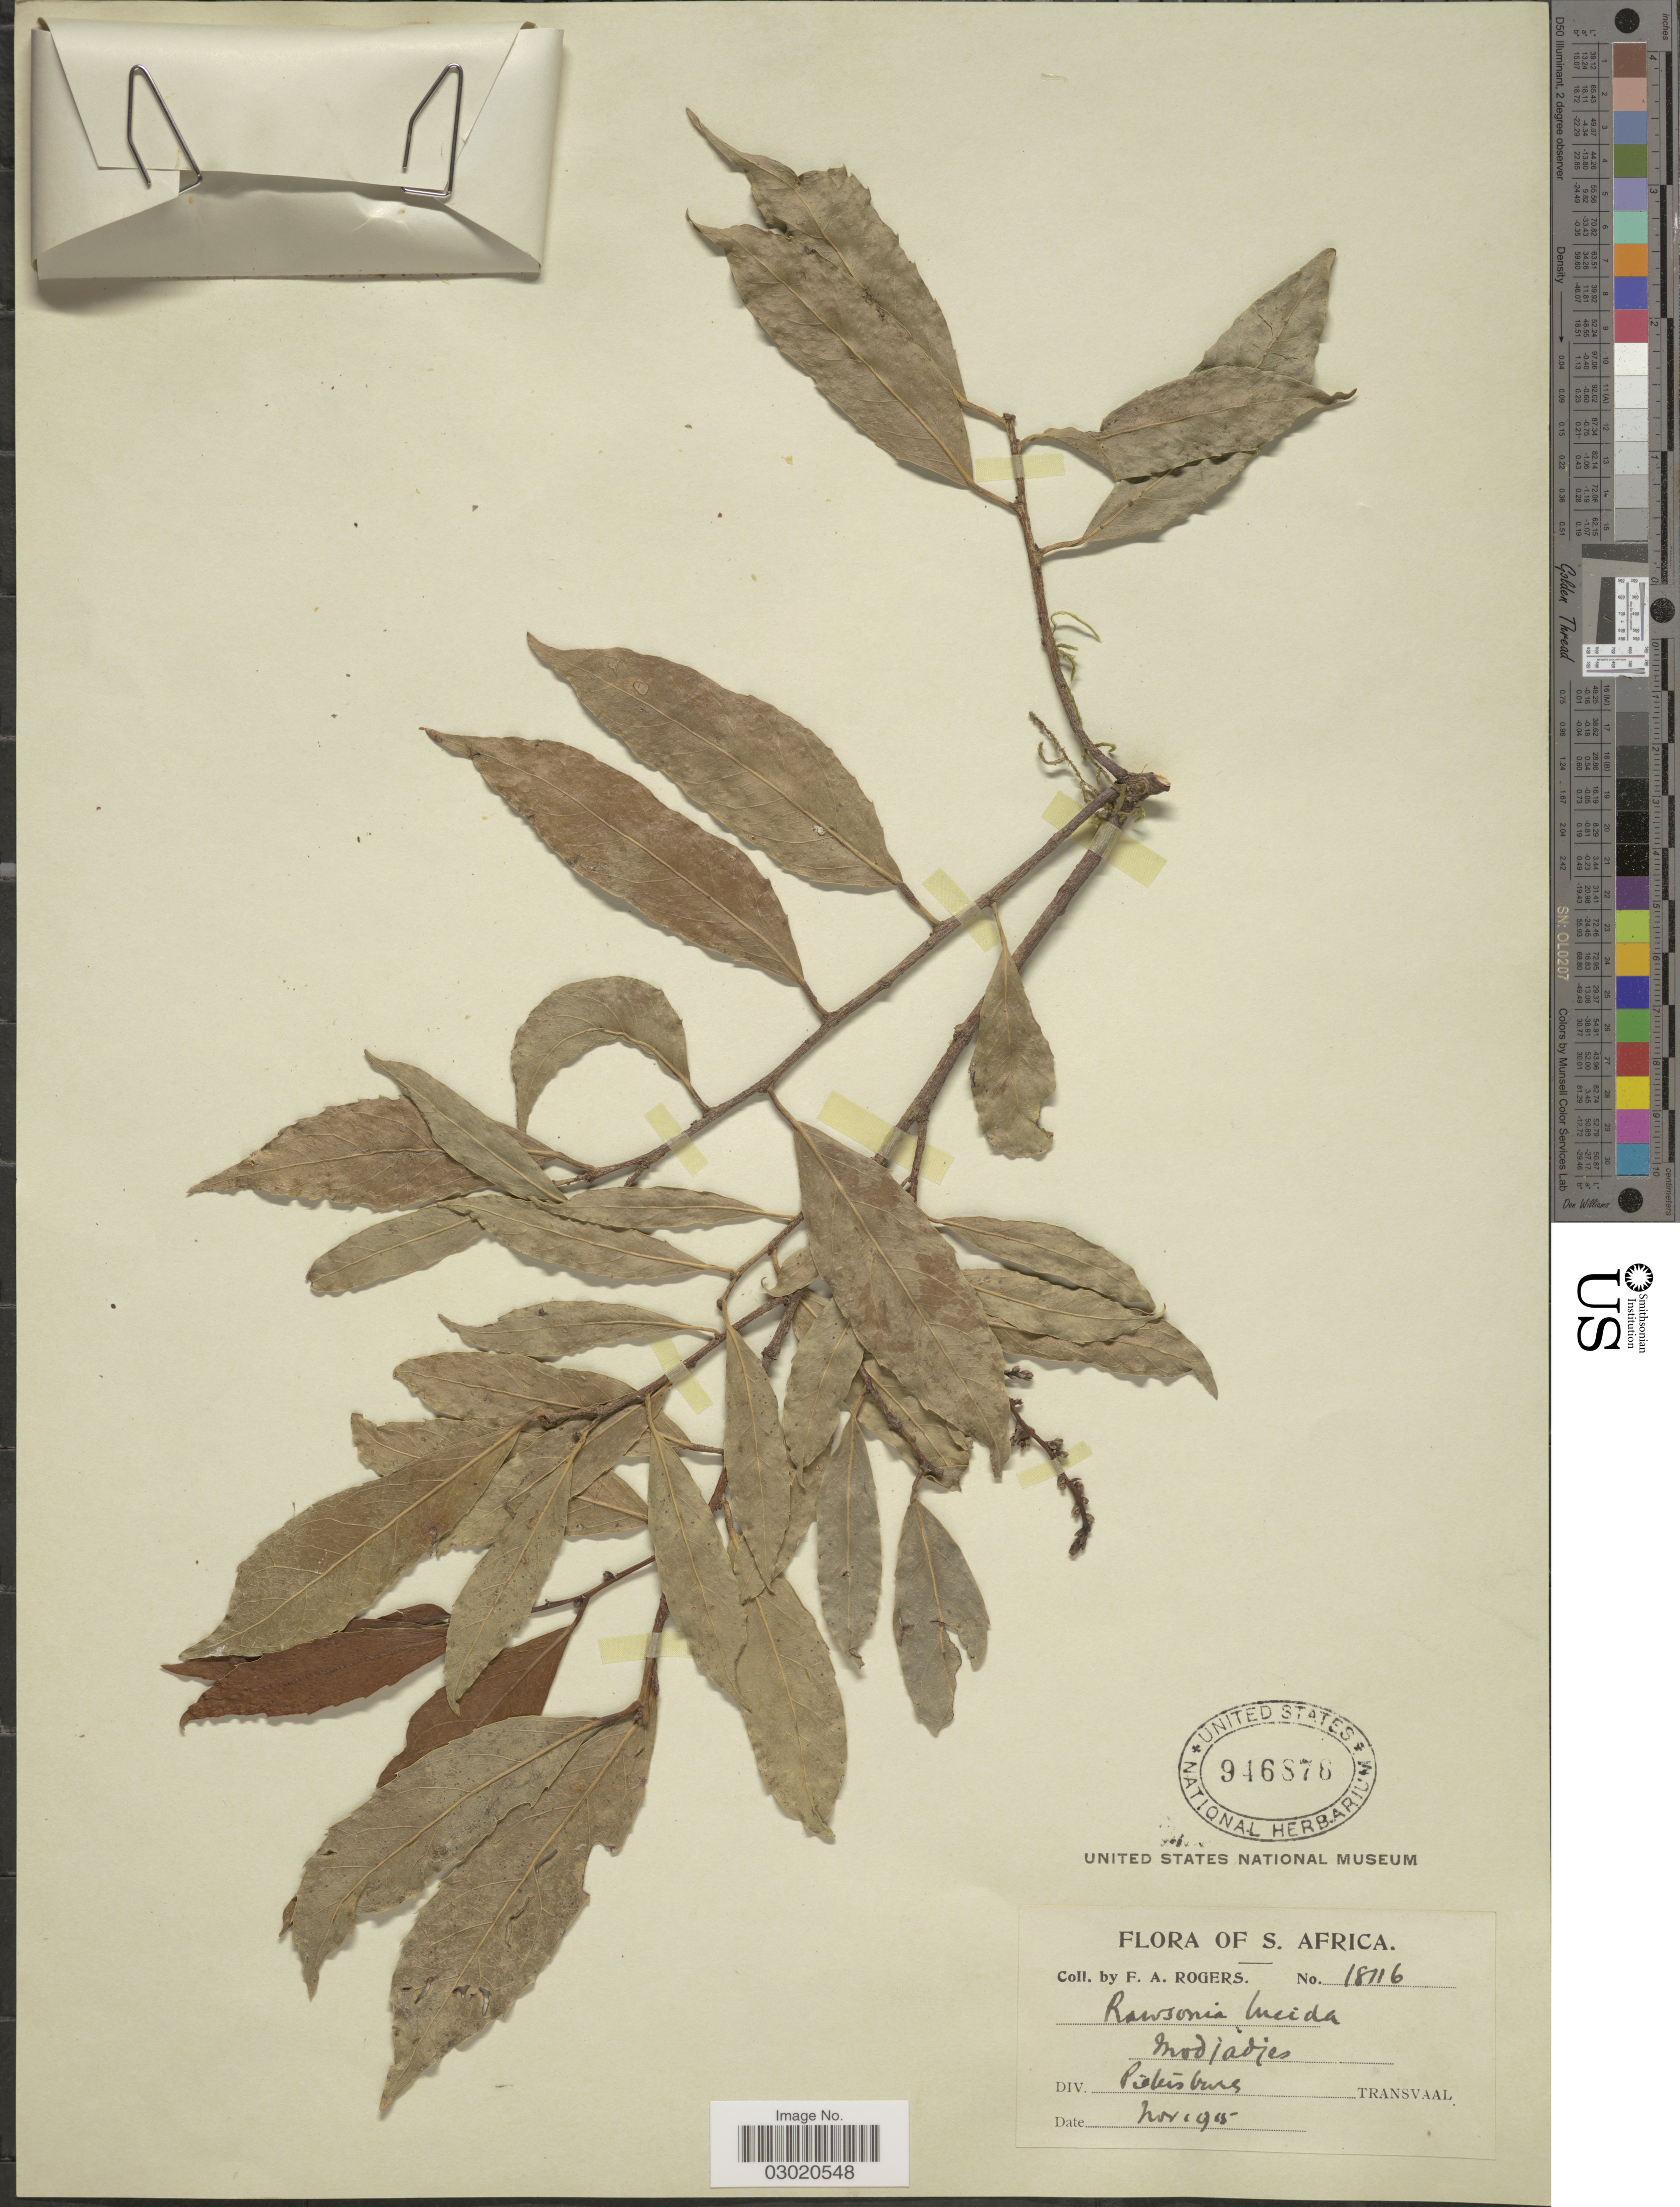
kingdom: Plantae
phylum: Tracheophyta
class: Magnoliopsida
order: Malpighiales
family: Achariaceae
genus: Rawsonia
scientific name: Rawsonia lucida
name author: Harv. & Sond.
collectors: F. A. Rogers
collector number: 18116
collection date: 1915-11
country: South Africa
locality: S. Africa, Pietersburg, Transvaal.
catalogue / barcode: US 946876